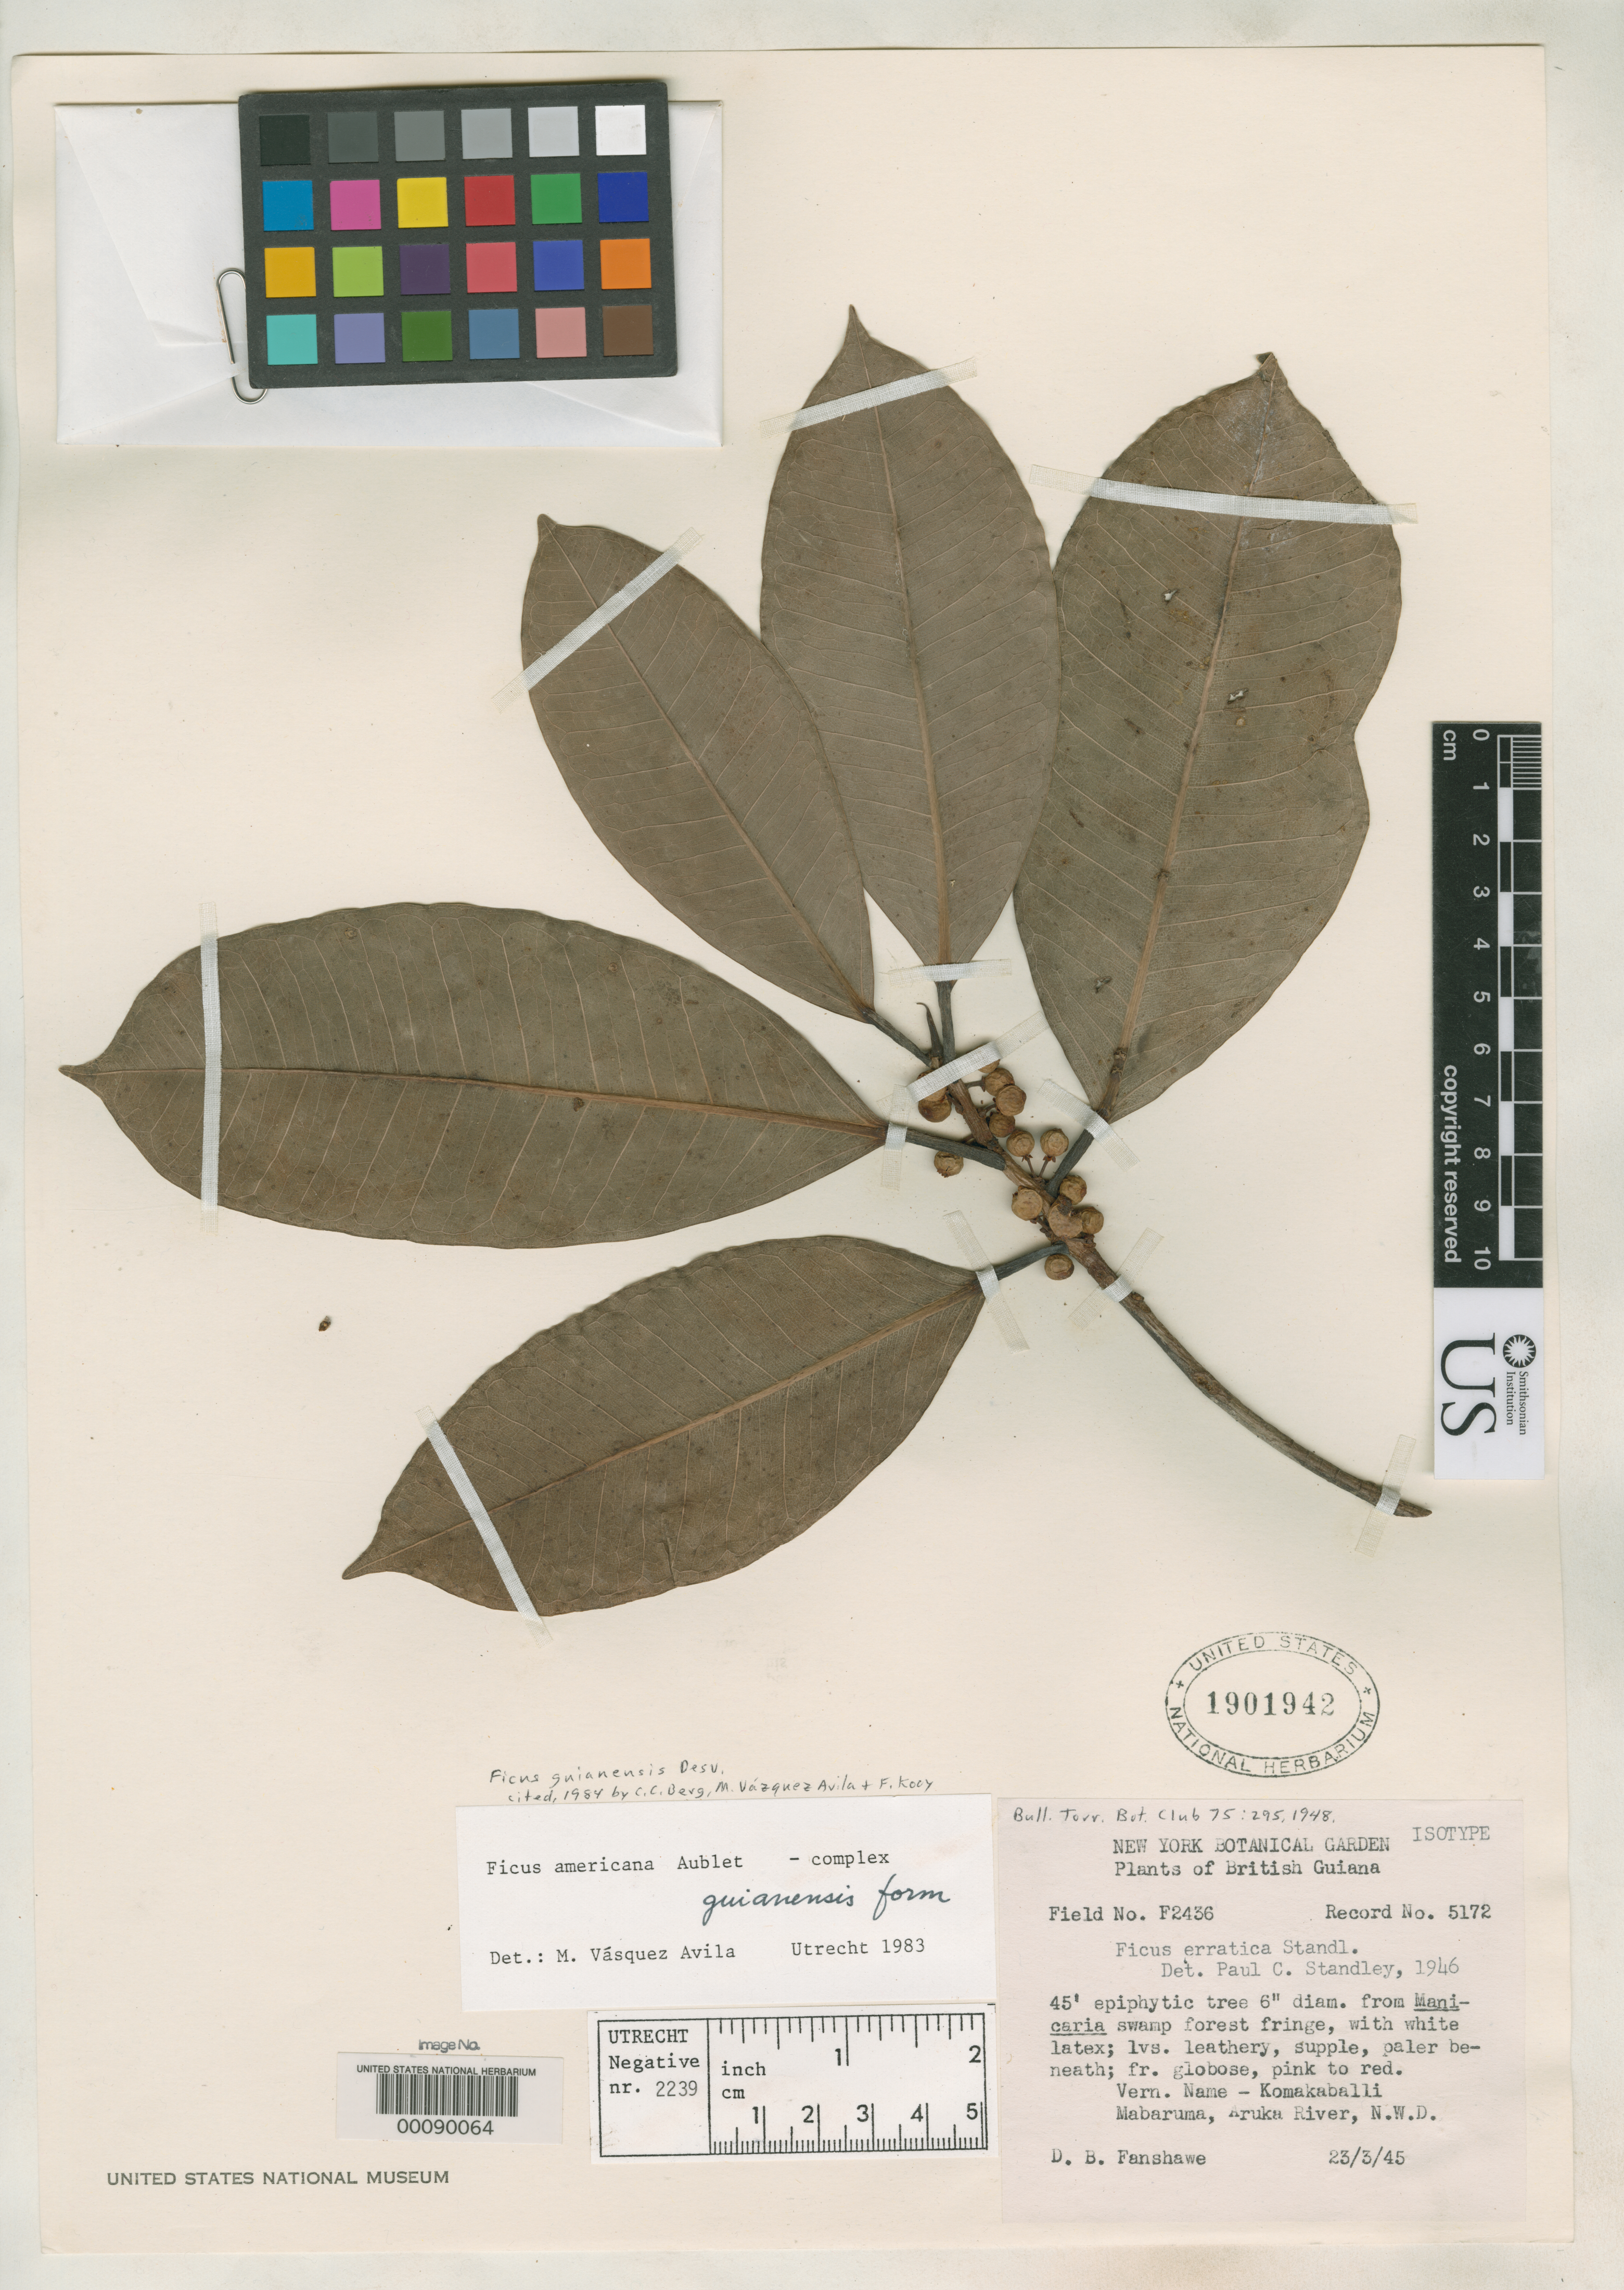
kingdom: Plantae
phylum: Tracheophyta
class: Magnoliopsida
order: Rosales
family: Moraceae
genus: Ficus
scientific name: Ficus erratica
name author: Standl.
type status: Isotype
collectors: D. B. Fanshawe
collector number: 2436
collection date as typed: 23 Mar 1945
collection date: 1945-03-23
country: Guyana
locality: Mabaruma, Aruka River. North West Dist.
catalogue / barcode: US 1901942